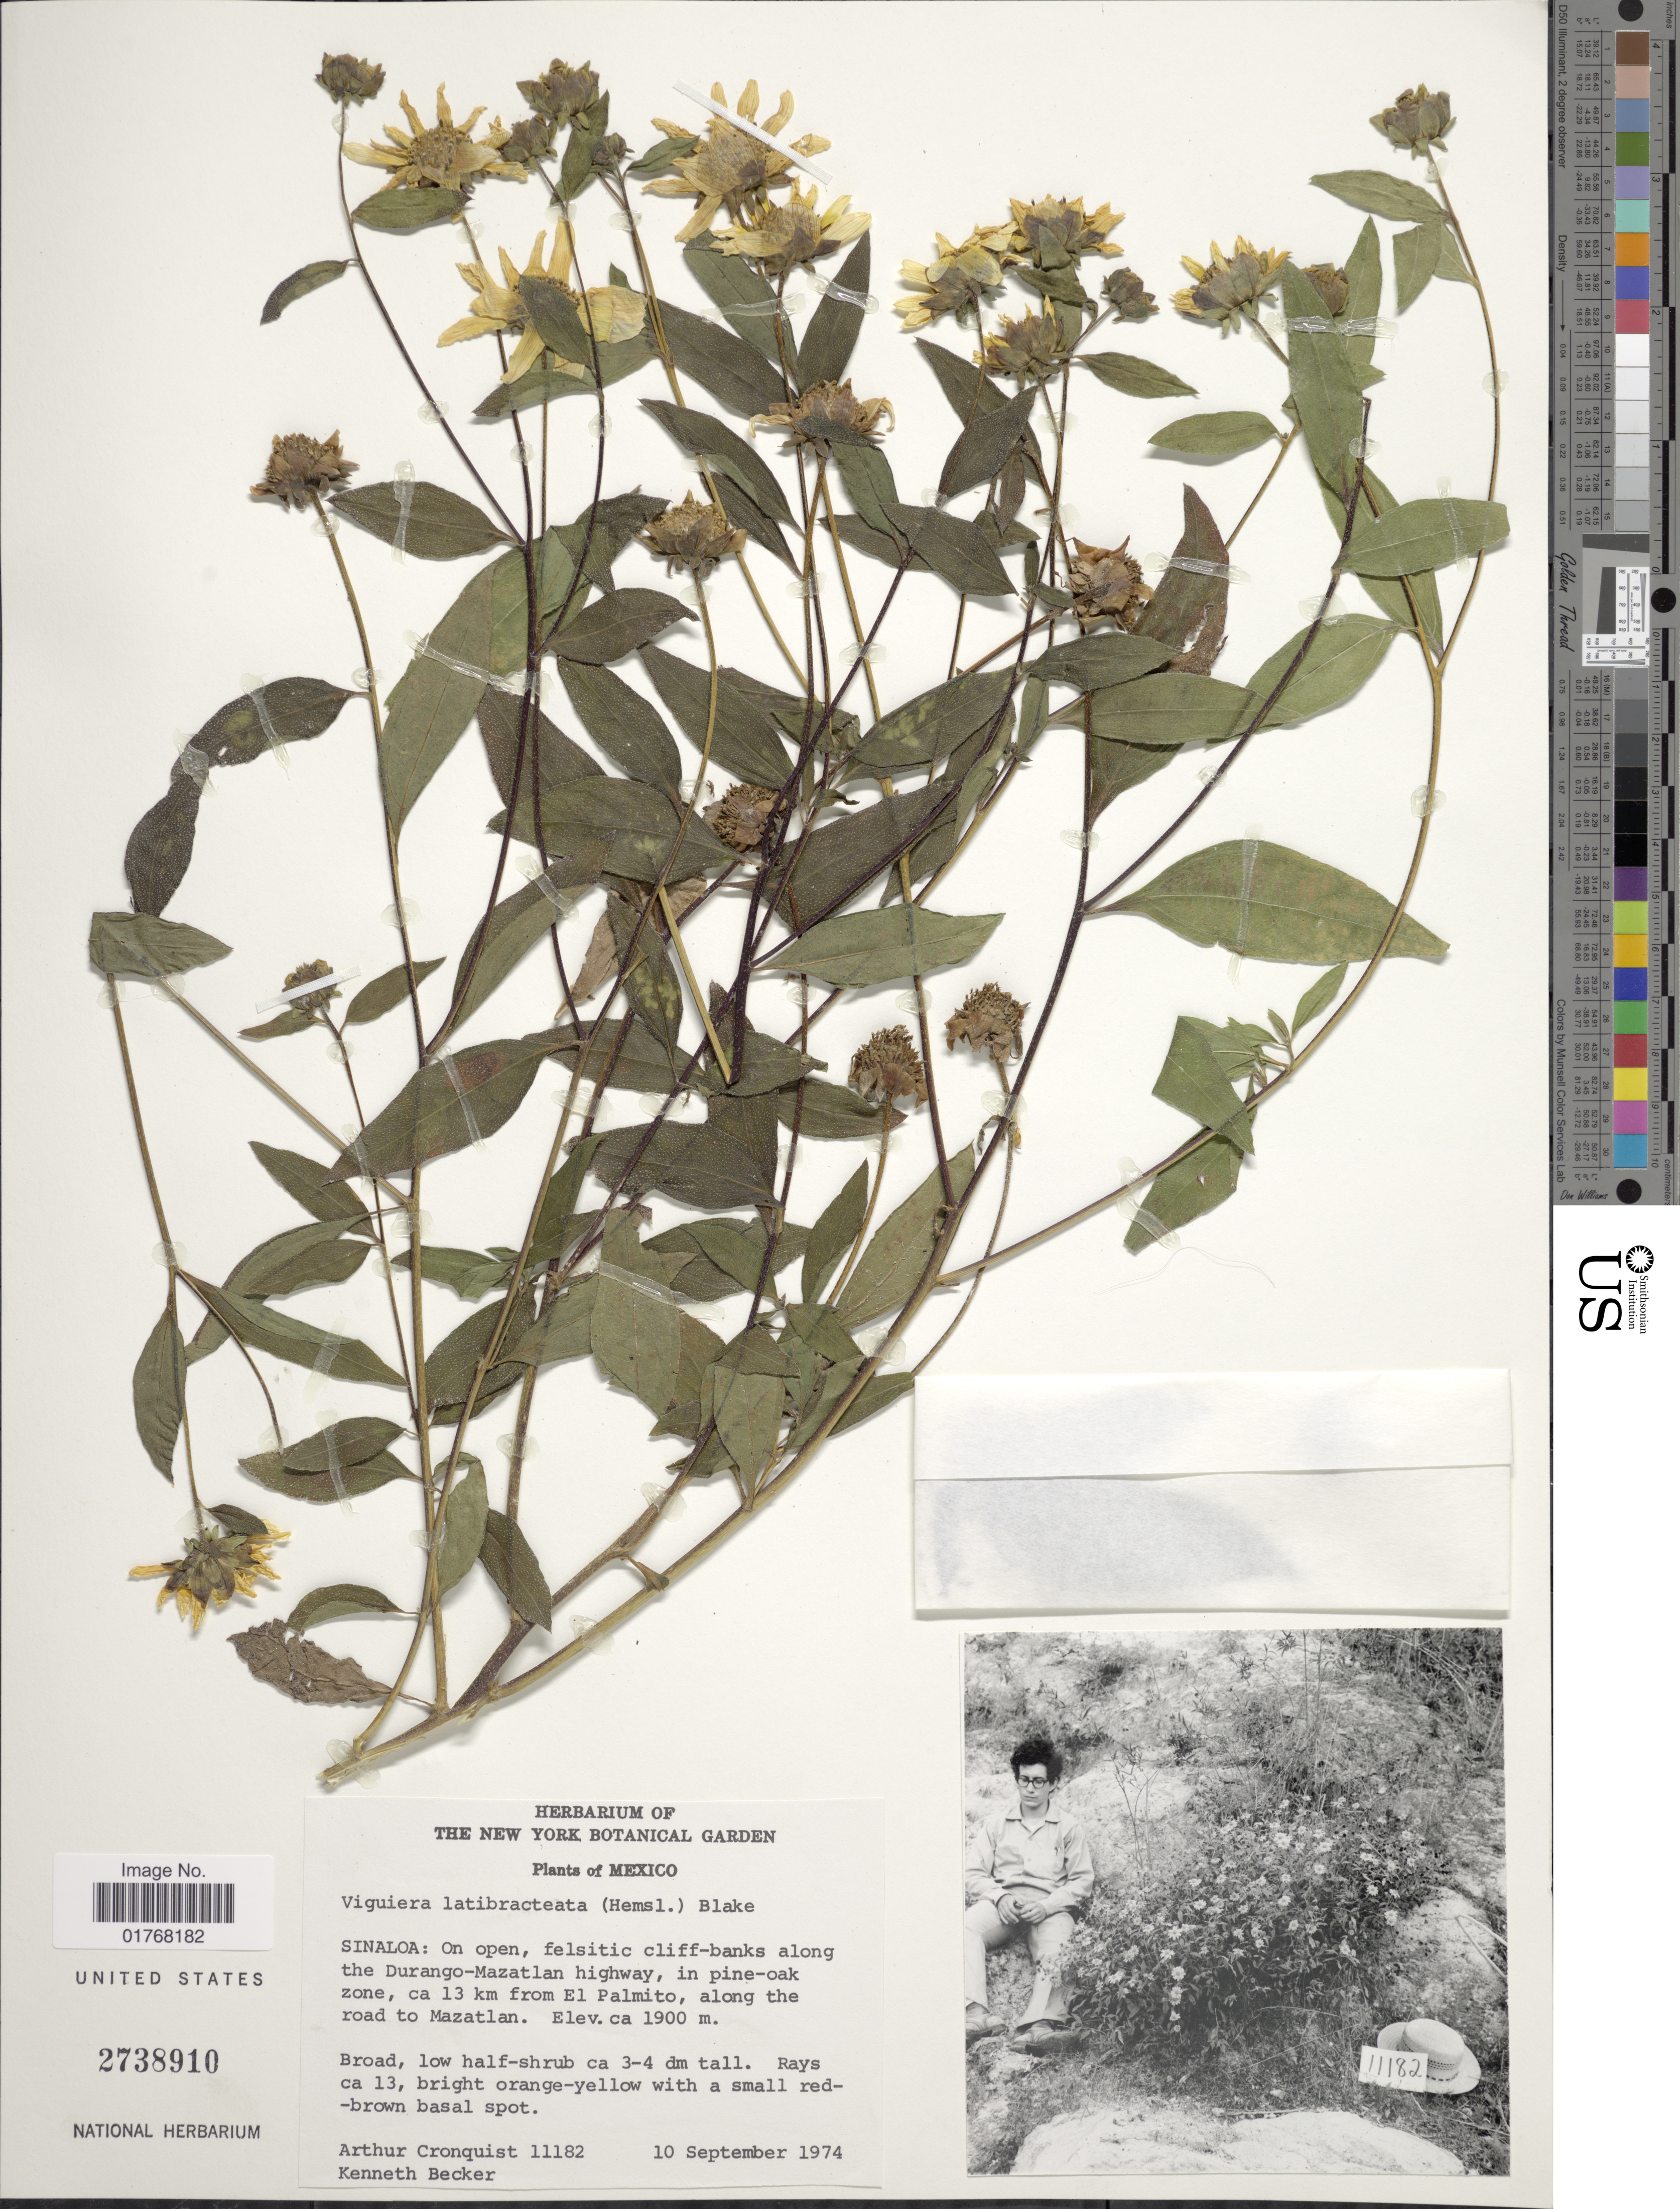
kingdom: Plantae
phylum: Tracheophyta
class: Magnoliopsida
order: Asterales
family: Asteraceae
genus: Viguiera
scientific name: Viguiera latibracteata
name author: (Hemsl.) Blake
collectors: A. J. Cronquist & K. M. Becker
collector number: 11182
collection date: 1974-09-10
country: Mexico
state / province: Sinaloa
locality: On open, felsitic cliff-banks along the Durango-Mazatlan highway, in pine-oak zone, ca 13 km from El Palmito, along the road to Mazatlan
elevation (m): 1900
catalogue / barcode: US 2738910